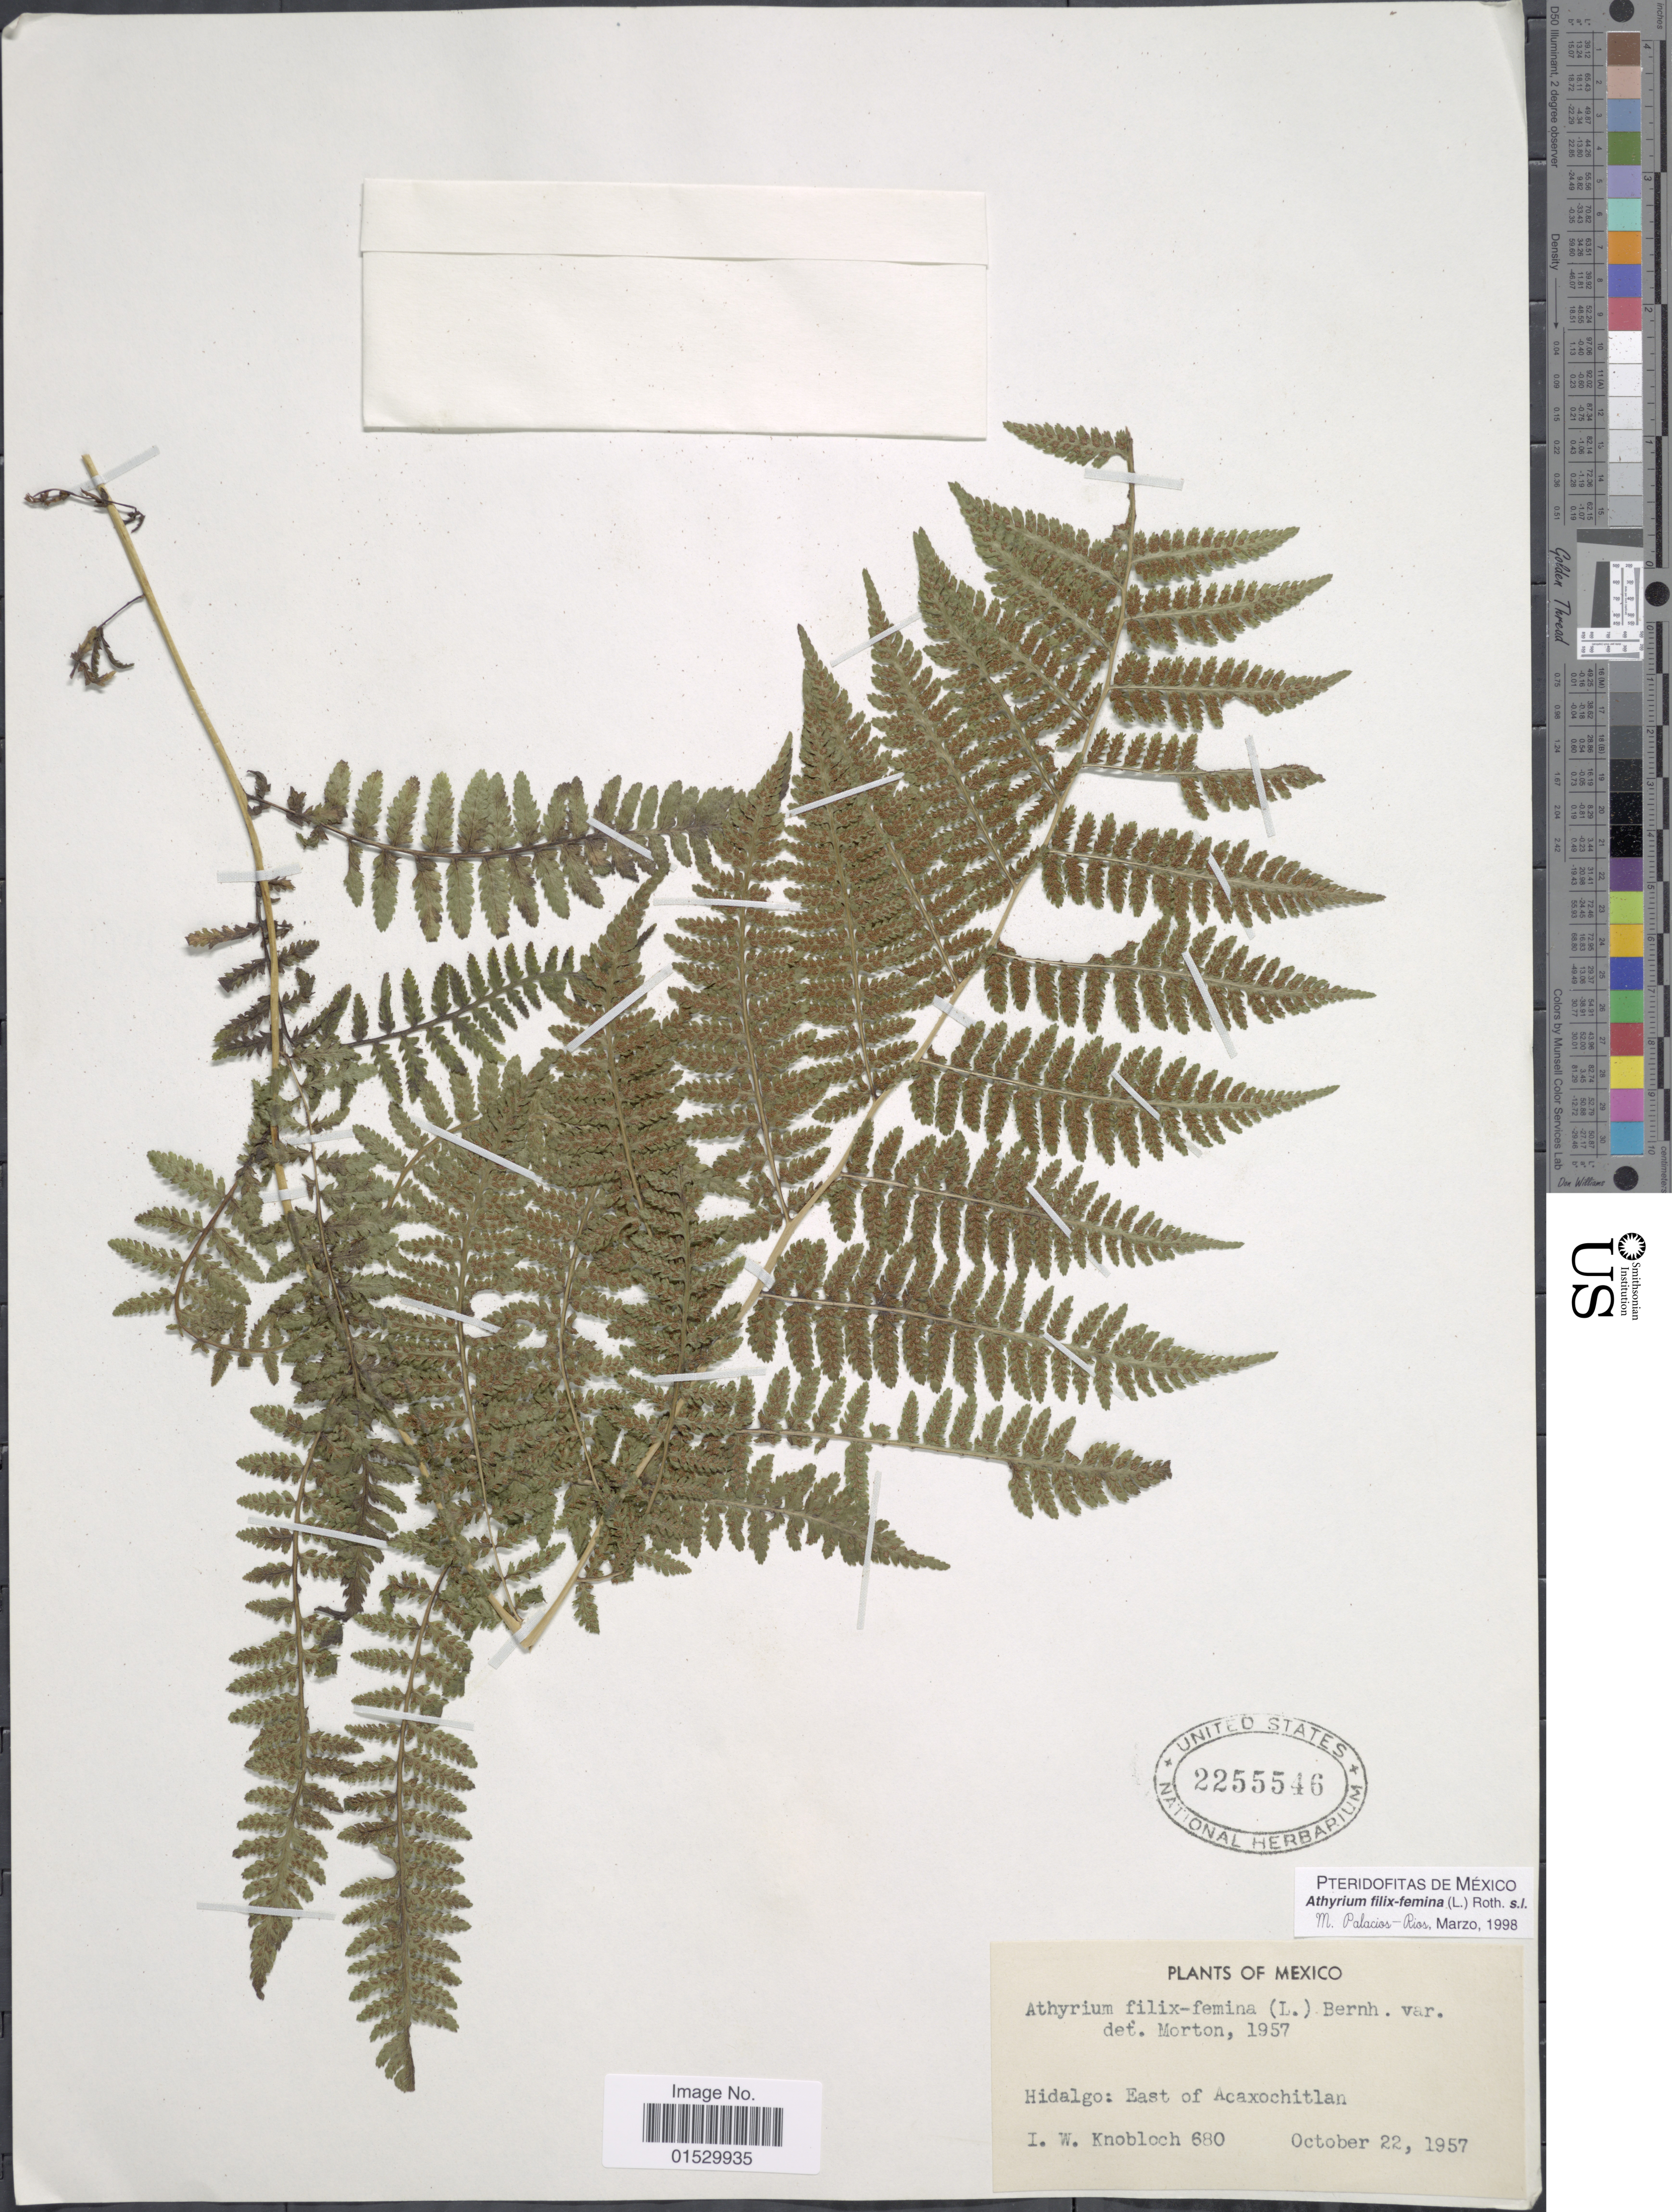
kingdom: Plantae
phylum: Tracheophyta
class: Polypodiopsida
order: Polypodiales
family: Athyriaceae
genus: Athyrium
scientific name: Athyrium bourgeaui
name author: E. Fourn.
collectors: I. W. Knobloch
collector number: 680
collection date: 1957-10-22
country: Mexico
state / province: Hidalgo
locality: East of Acaxochitlan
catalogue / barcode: US 2255546